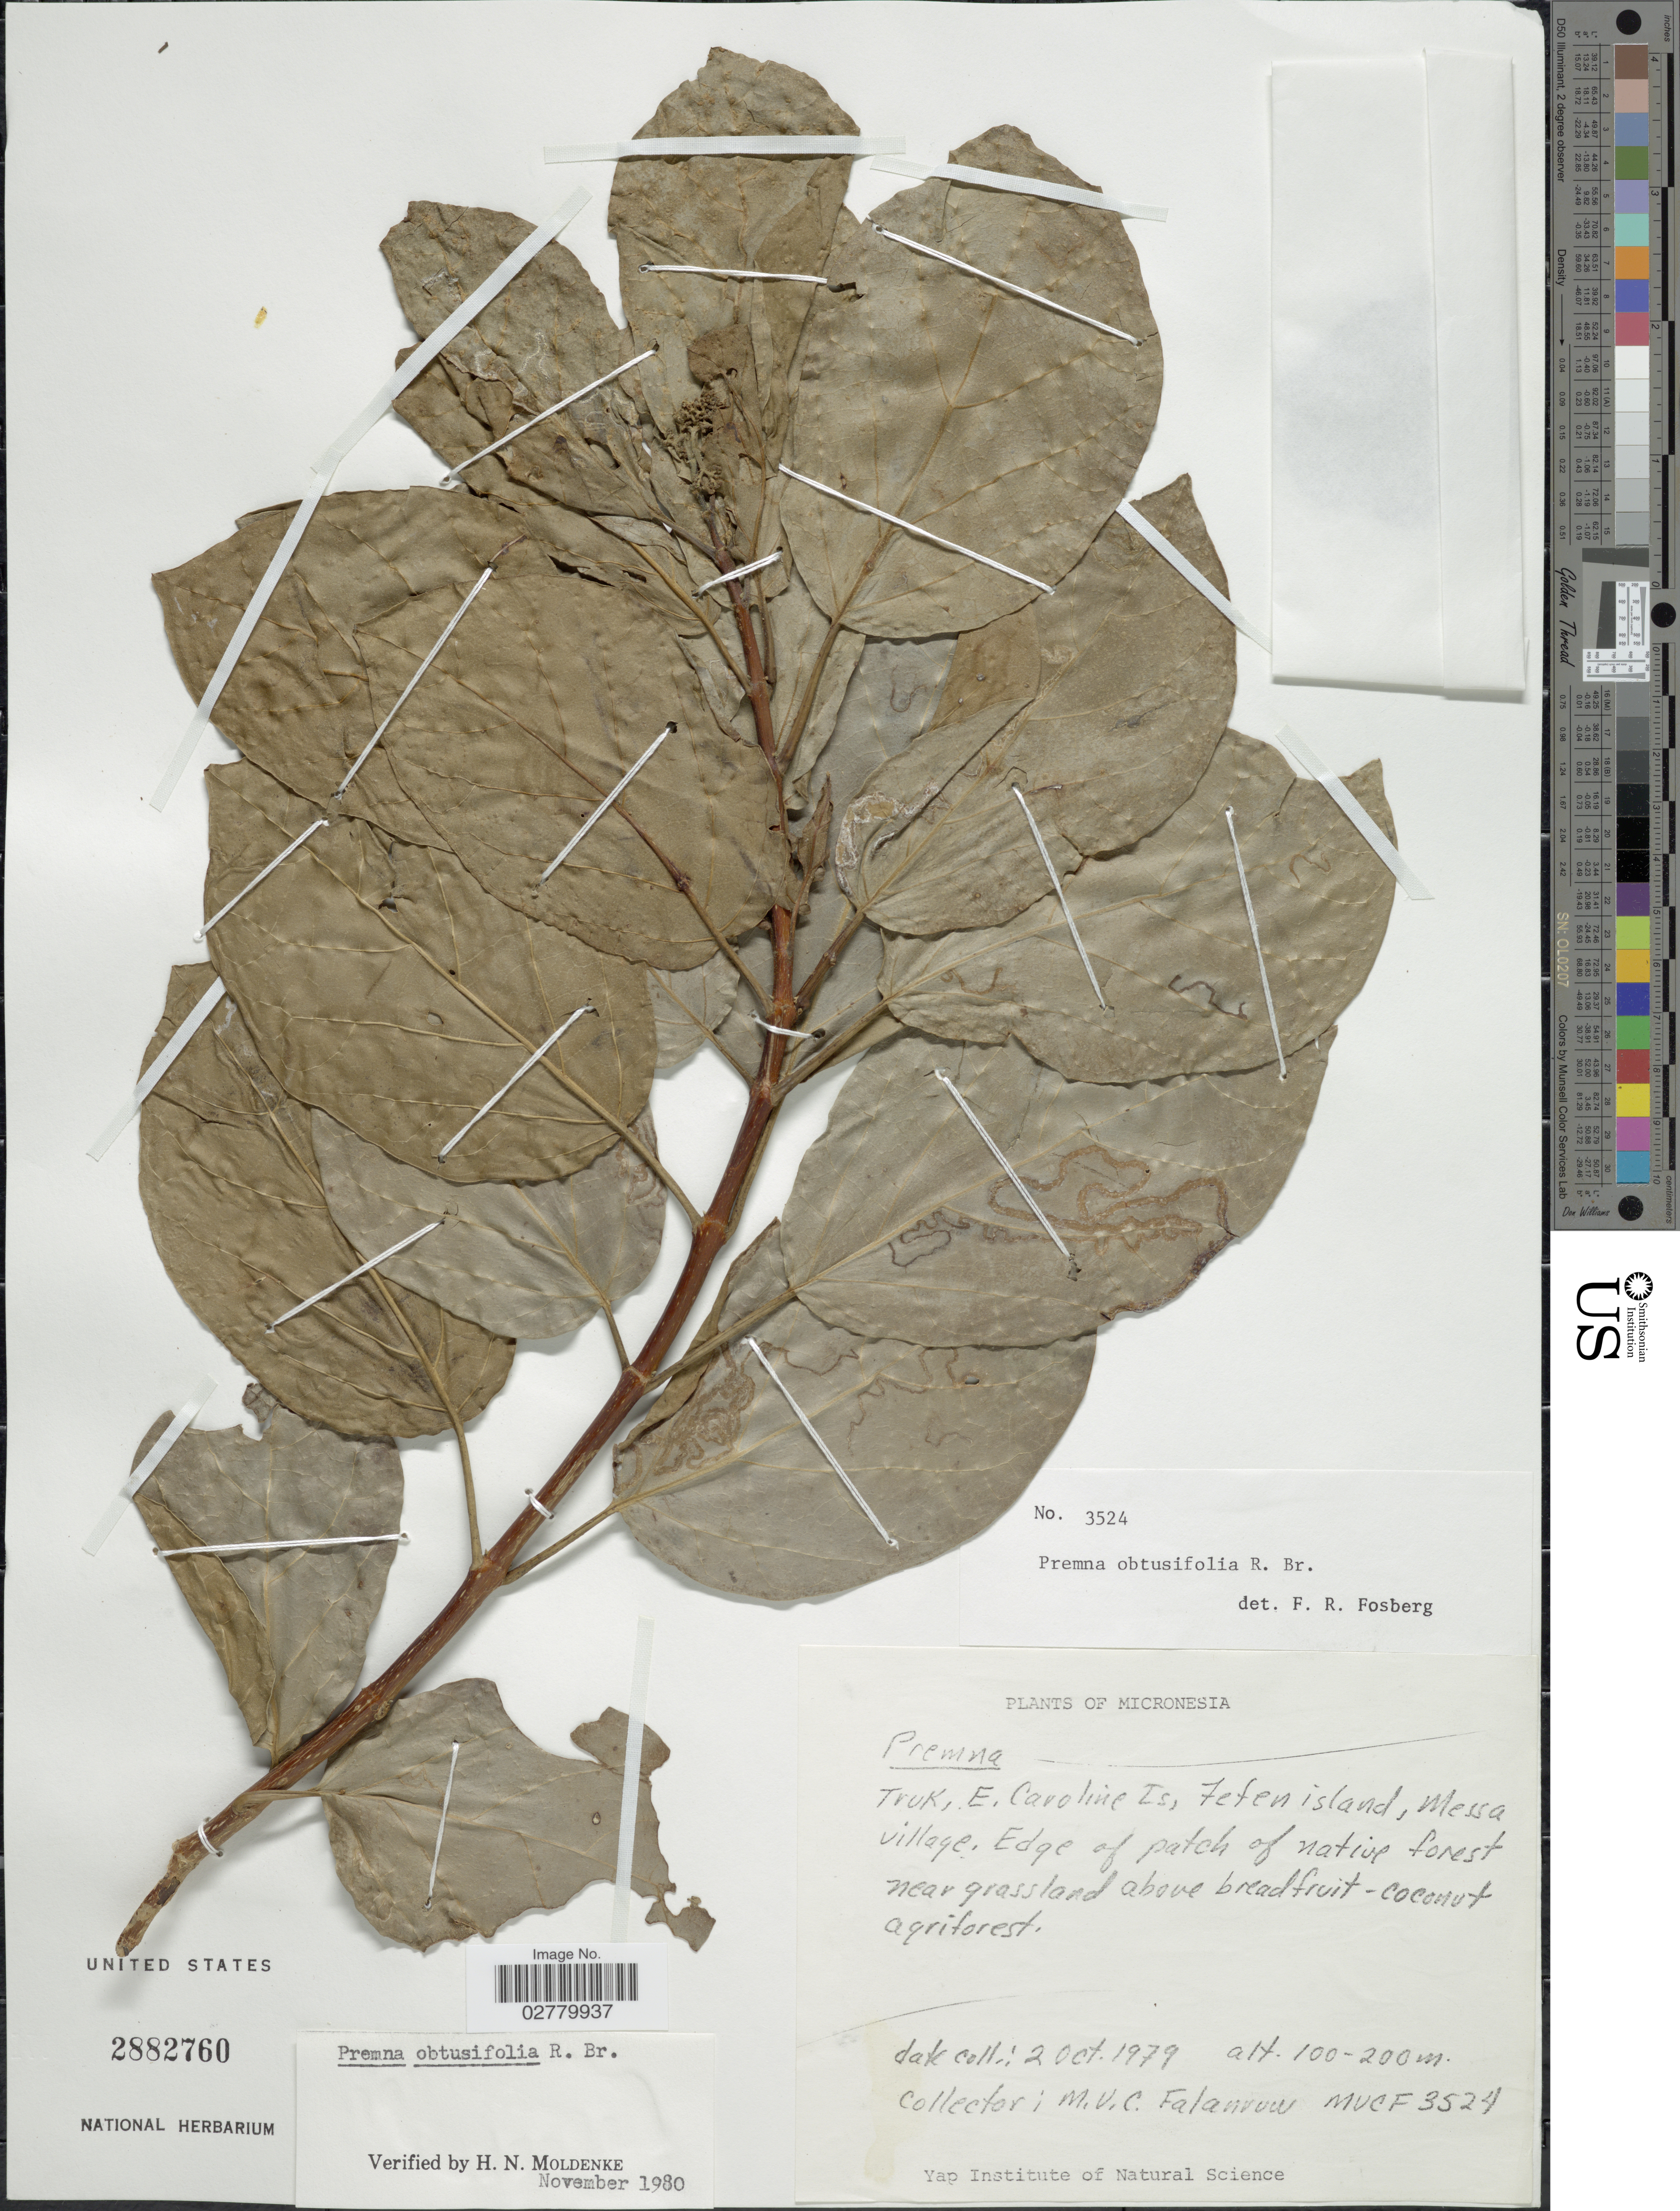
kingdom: Plantae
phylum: Tracheophyta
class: Magnoliopsida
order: Lamiales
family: Lamiaceae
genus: Premna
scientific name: Premna obtusifolia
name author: R. Br.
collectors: M. V. Falanruw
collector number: MVCF3524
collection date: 1979-10-02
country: Micronesia, Federated States of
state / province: Truk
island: Fefan [Fefen]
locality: E. Caroline Is, Fefen island, Messa village. Edge of patch of native forest near grassland above breadfruit-coconut agriforest.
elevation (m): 100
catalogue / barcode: US 2882760